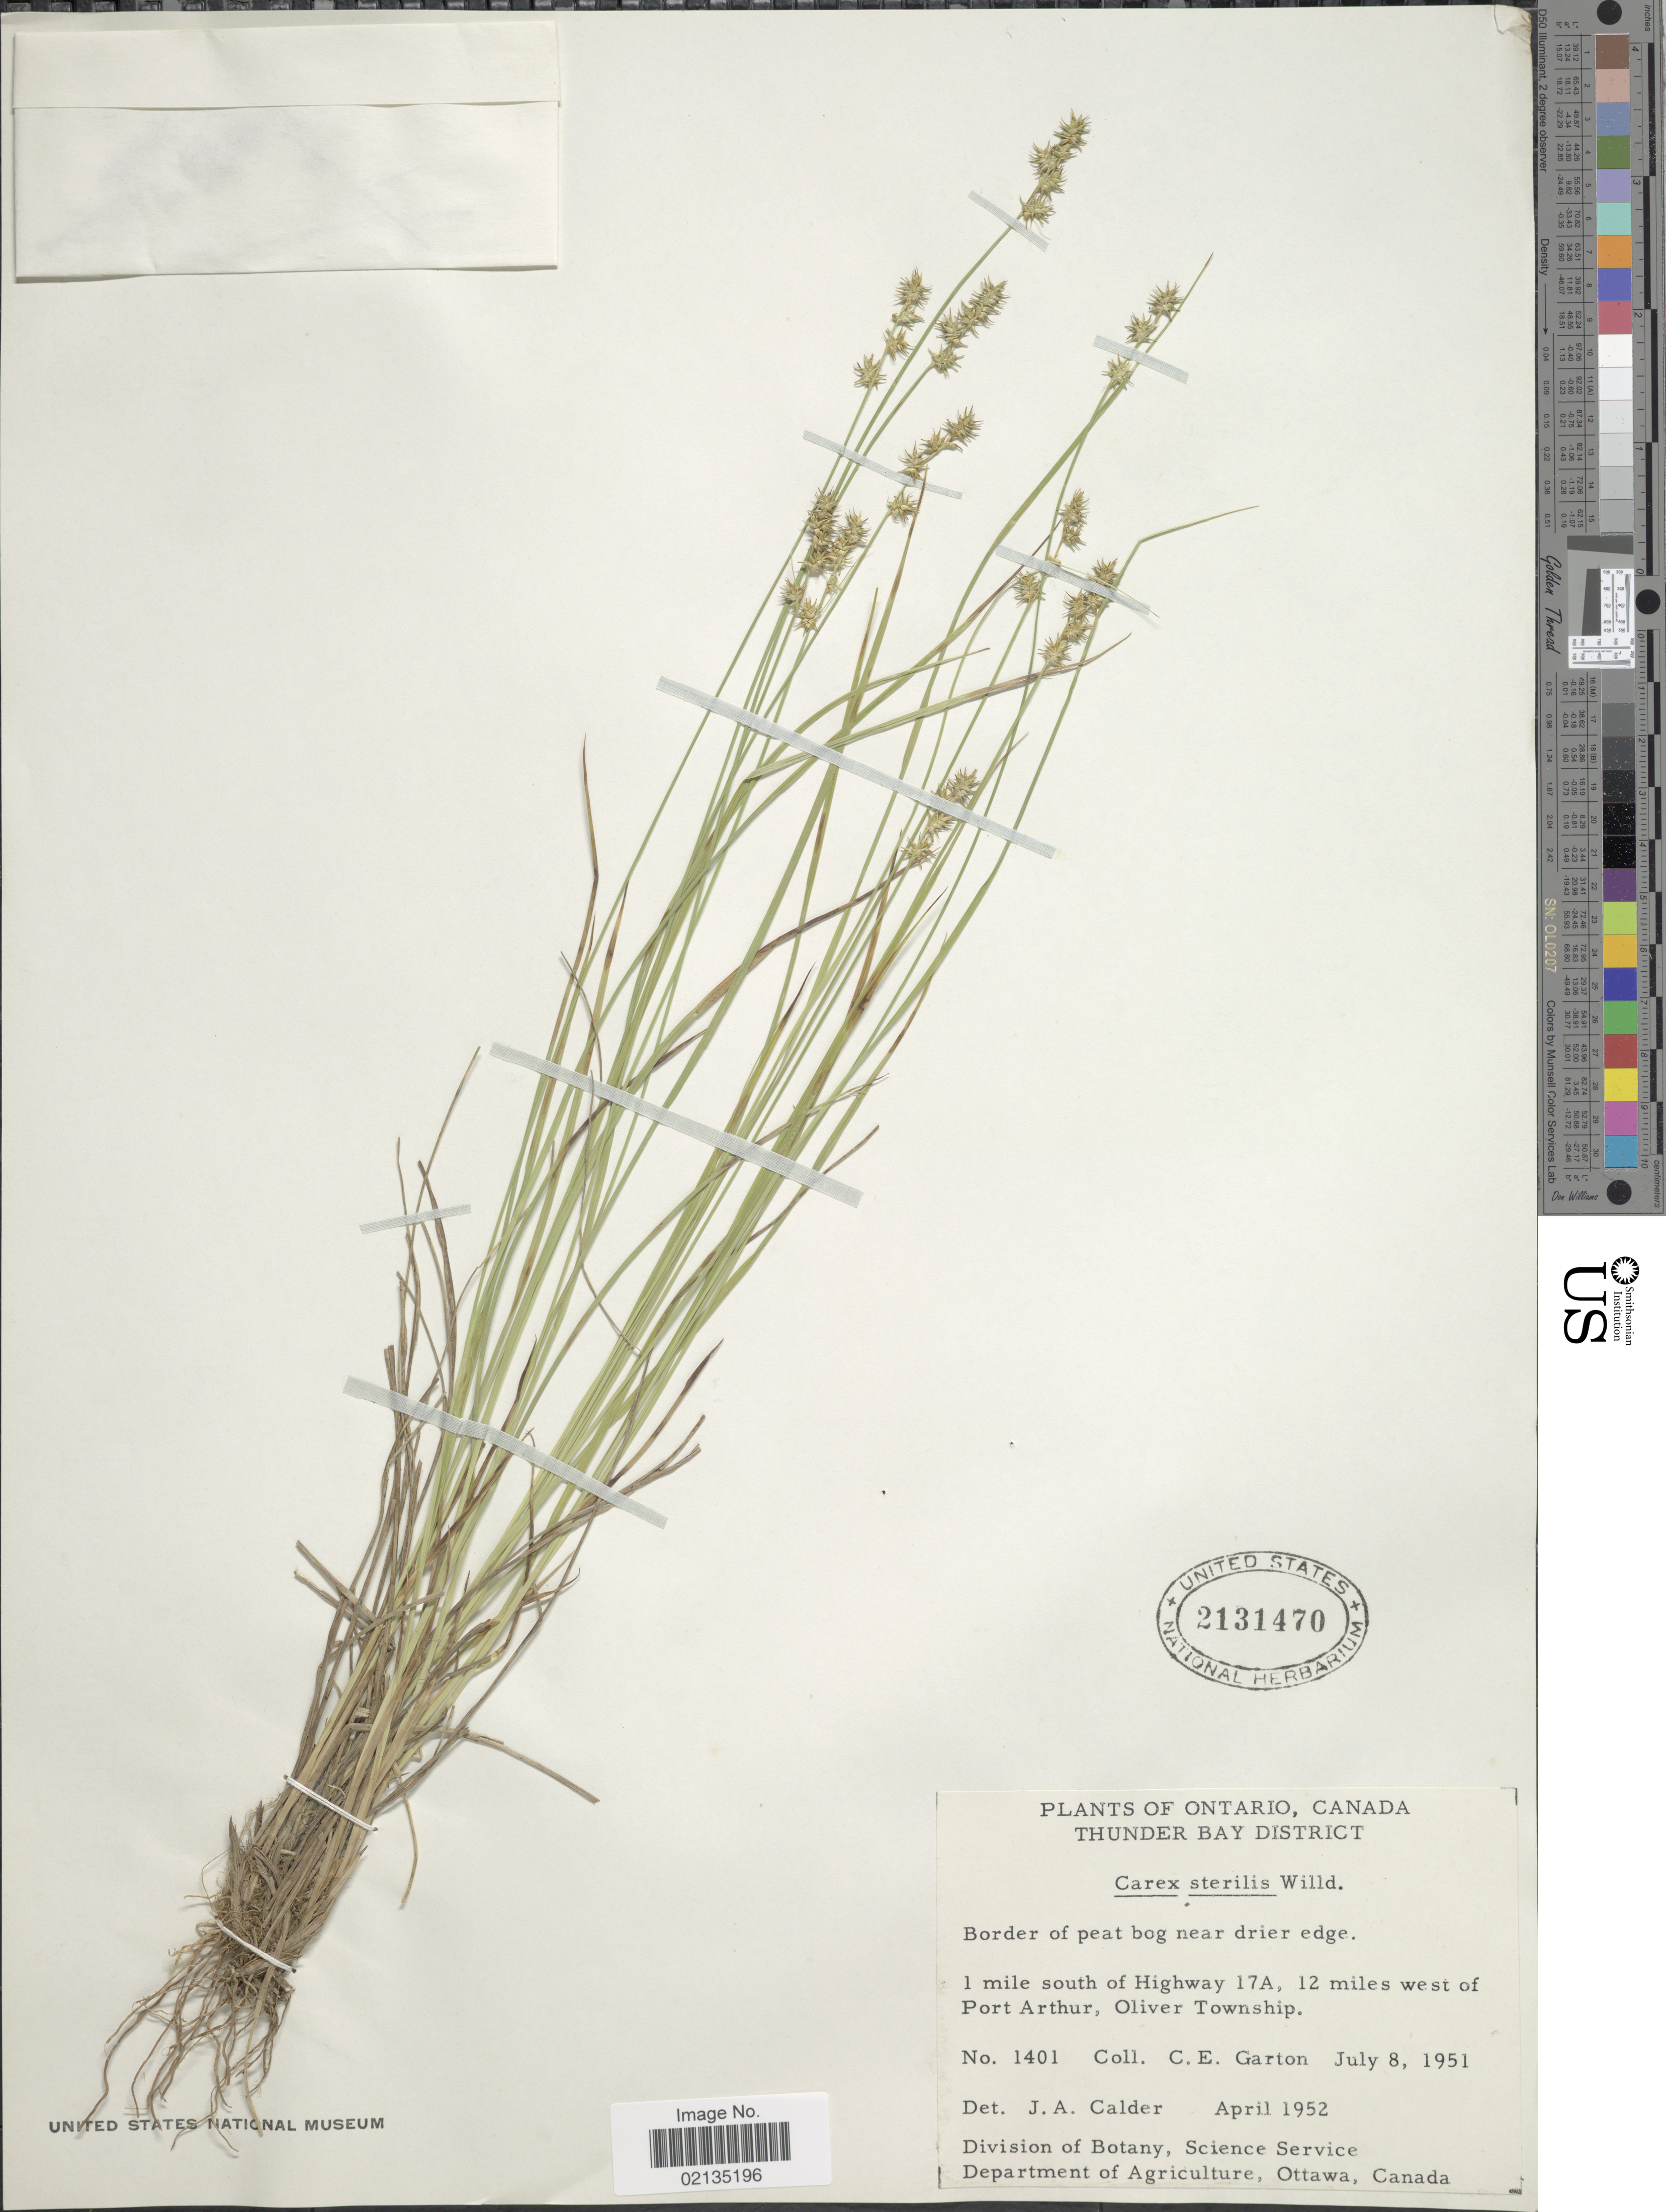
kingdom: Plantae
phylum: Tracheophyta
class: Liliopsida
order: Poales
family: Cyperaceae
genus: Carex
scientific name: Carex sterilis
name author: Willd.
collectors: C. E. Garton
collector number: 1401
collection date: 1951-07-08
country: Canada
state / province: Ontario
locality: Ontario, Thunder Bay District. 1 mile south of Highway 17 A, 12 miles west of Port Arthur, Oliver Township.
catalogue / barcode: US 2131470